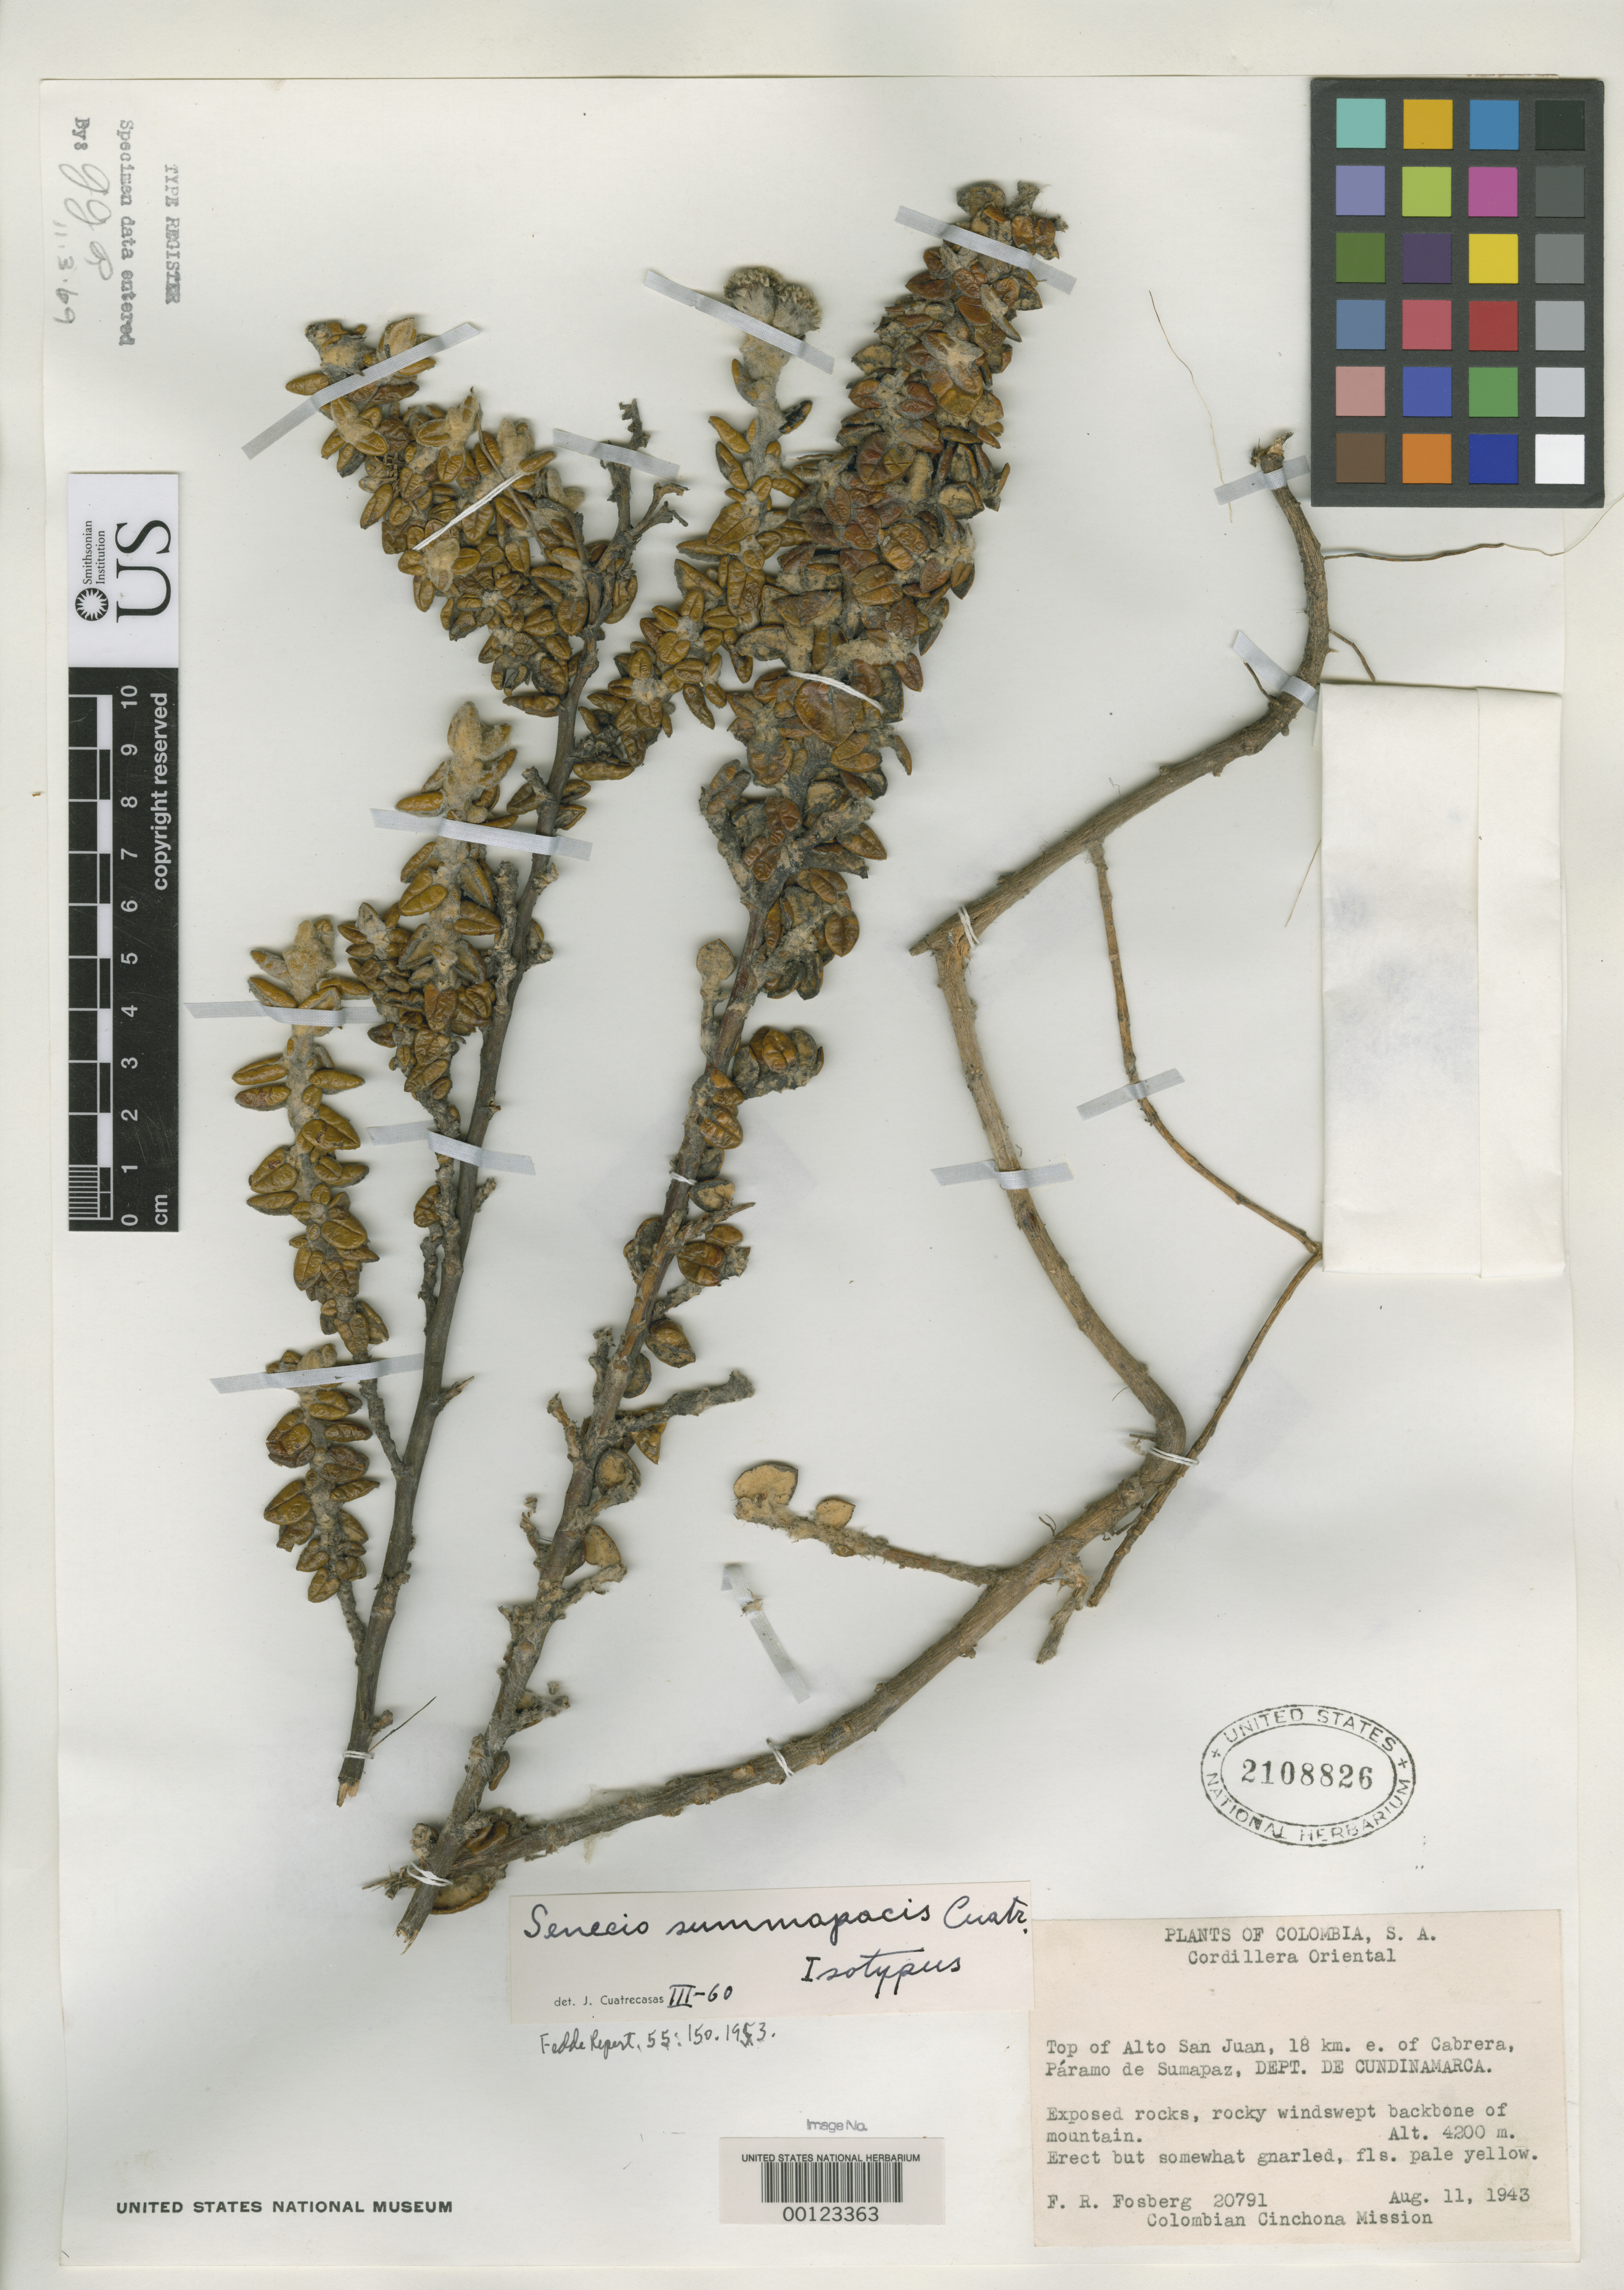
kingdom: Plantae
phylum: Tracheophyta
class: Magnoliopsida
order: Asterales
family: Asteraceae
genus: Senecio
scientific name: Senecio summapacis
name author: Cuatrec.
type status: Isotype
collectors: F. R. Fosberg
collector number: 20791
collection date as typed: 11 Aug 1943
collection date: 1943-08-11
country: Colombia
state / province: Cundinamarca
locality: Páramo de Sumapaz, E of Cabrera, top of Alto de San Juan.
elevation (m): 4200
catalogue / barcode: US 2108826